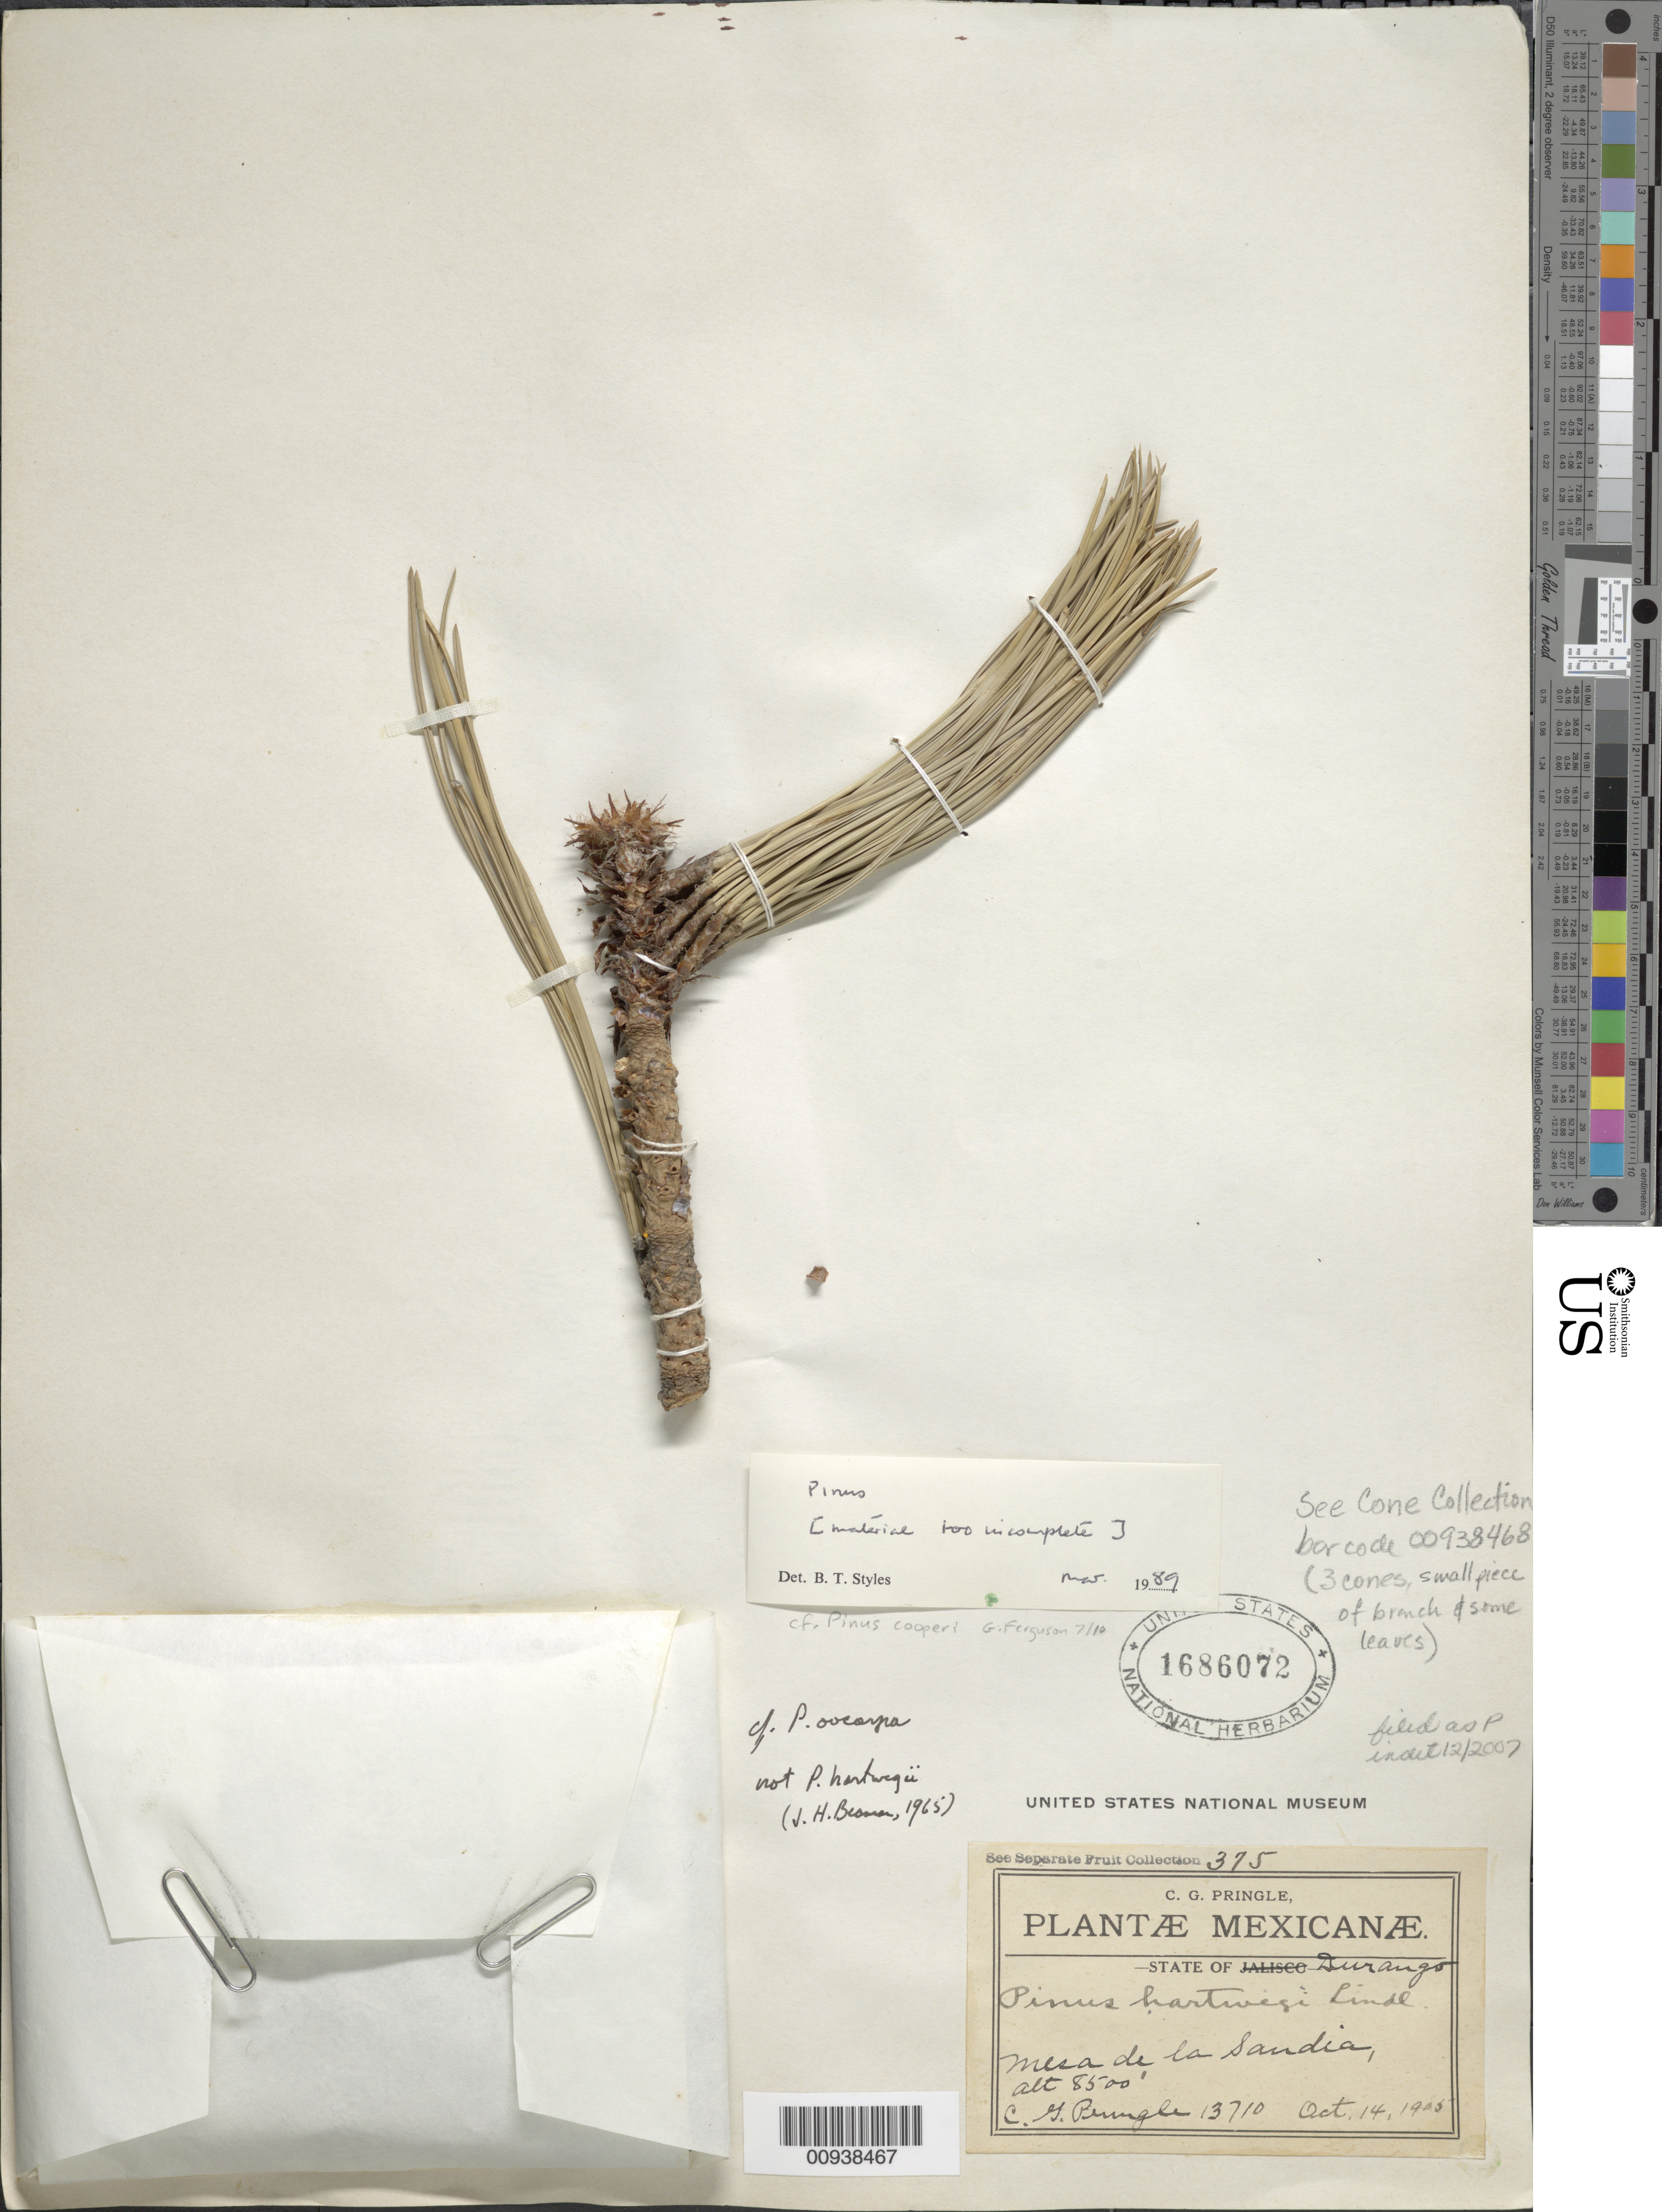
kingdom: Plantae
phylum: Tracheophyta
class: Pinopsida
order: Pinales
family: Pinaceae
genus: Pinus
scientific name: Pinus sp.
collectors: C. G. Pringle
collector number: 13710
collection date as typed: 14 Oct 1905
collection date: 1905-10-14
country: Mexico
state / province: Durango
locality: Mesa de la Sandia.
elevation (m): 2591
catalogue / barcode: US 1686072